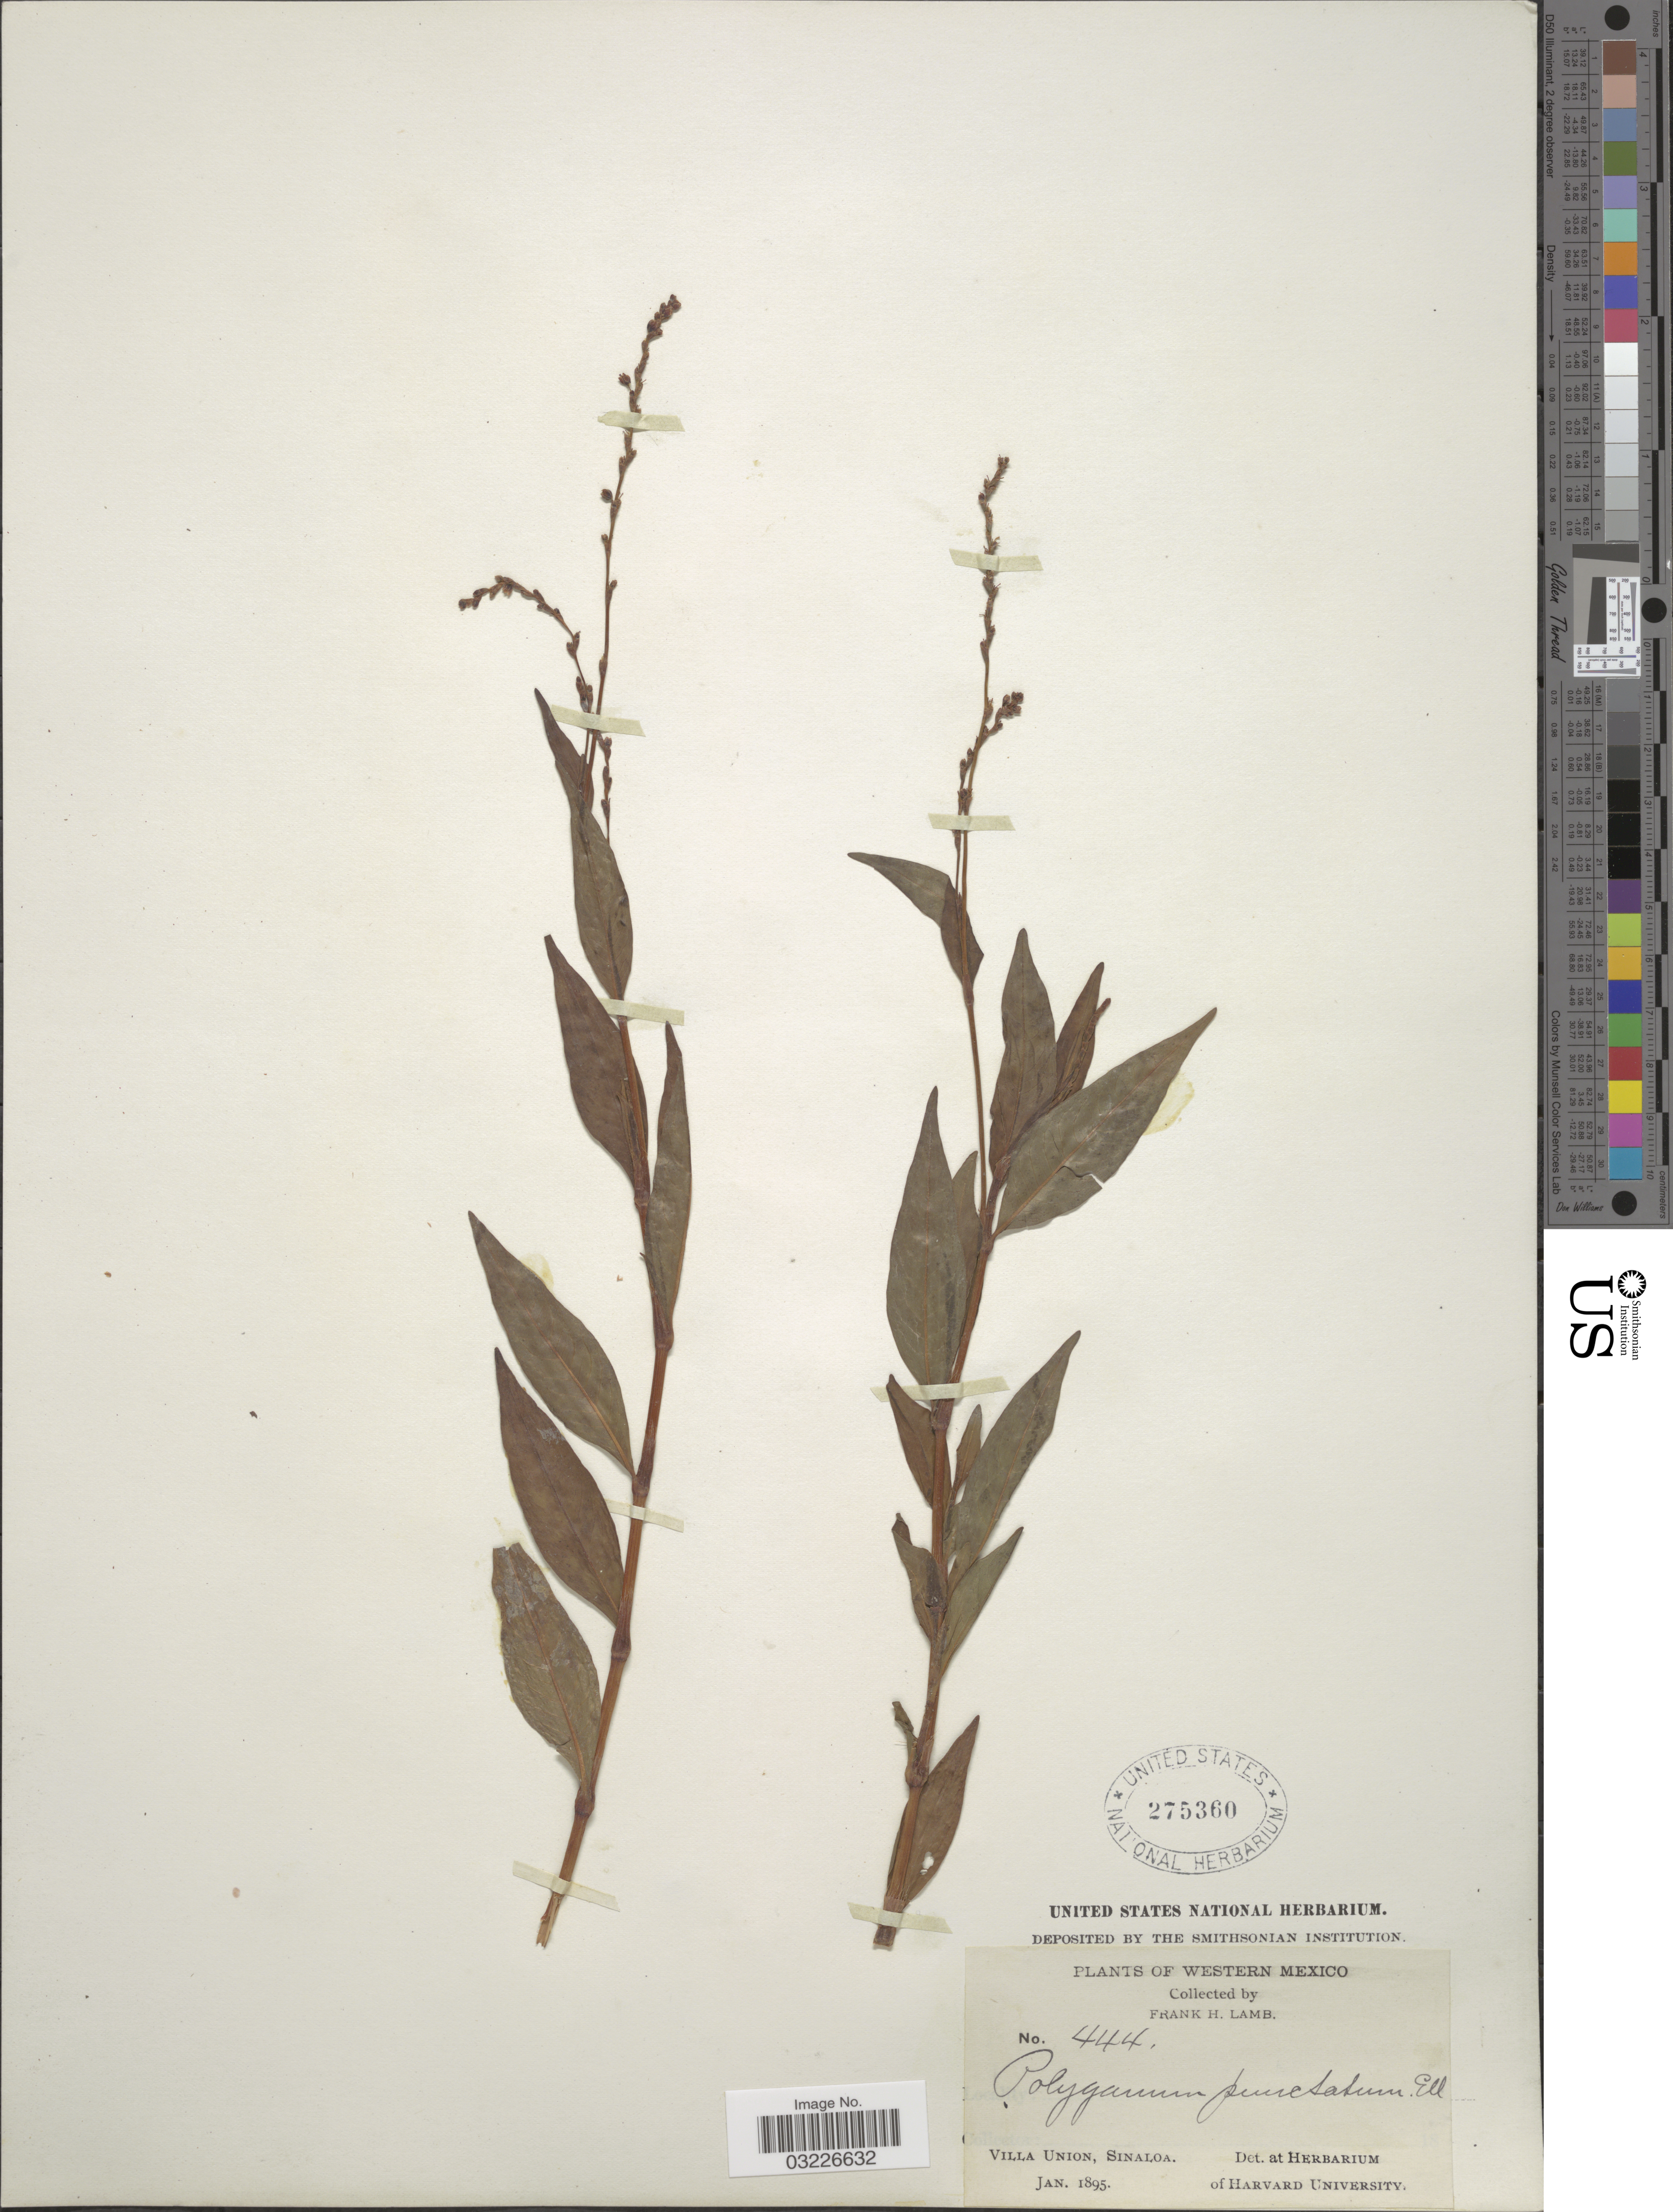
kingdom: Plantae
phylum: Tracheophyta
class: Magnoliopsida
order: Caryophyllales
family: Polygonaceae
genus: Polygonum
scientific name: Polygonum opelousanum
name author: Riddell ex Small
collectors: F. H. Lamb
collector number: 444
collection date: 1895-01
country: Mexico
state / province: Sinaloa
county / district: Mazatlán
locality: Villa Unión.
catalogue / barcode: US 275360